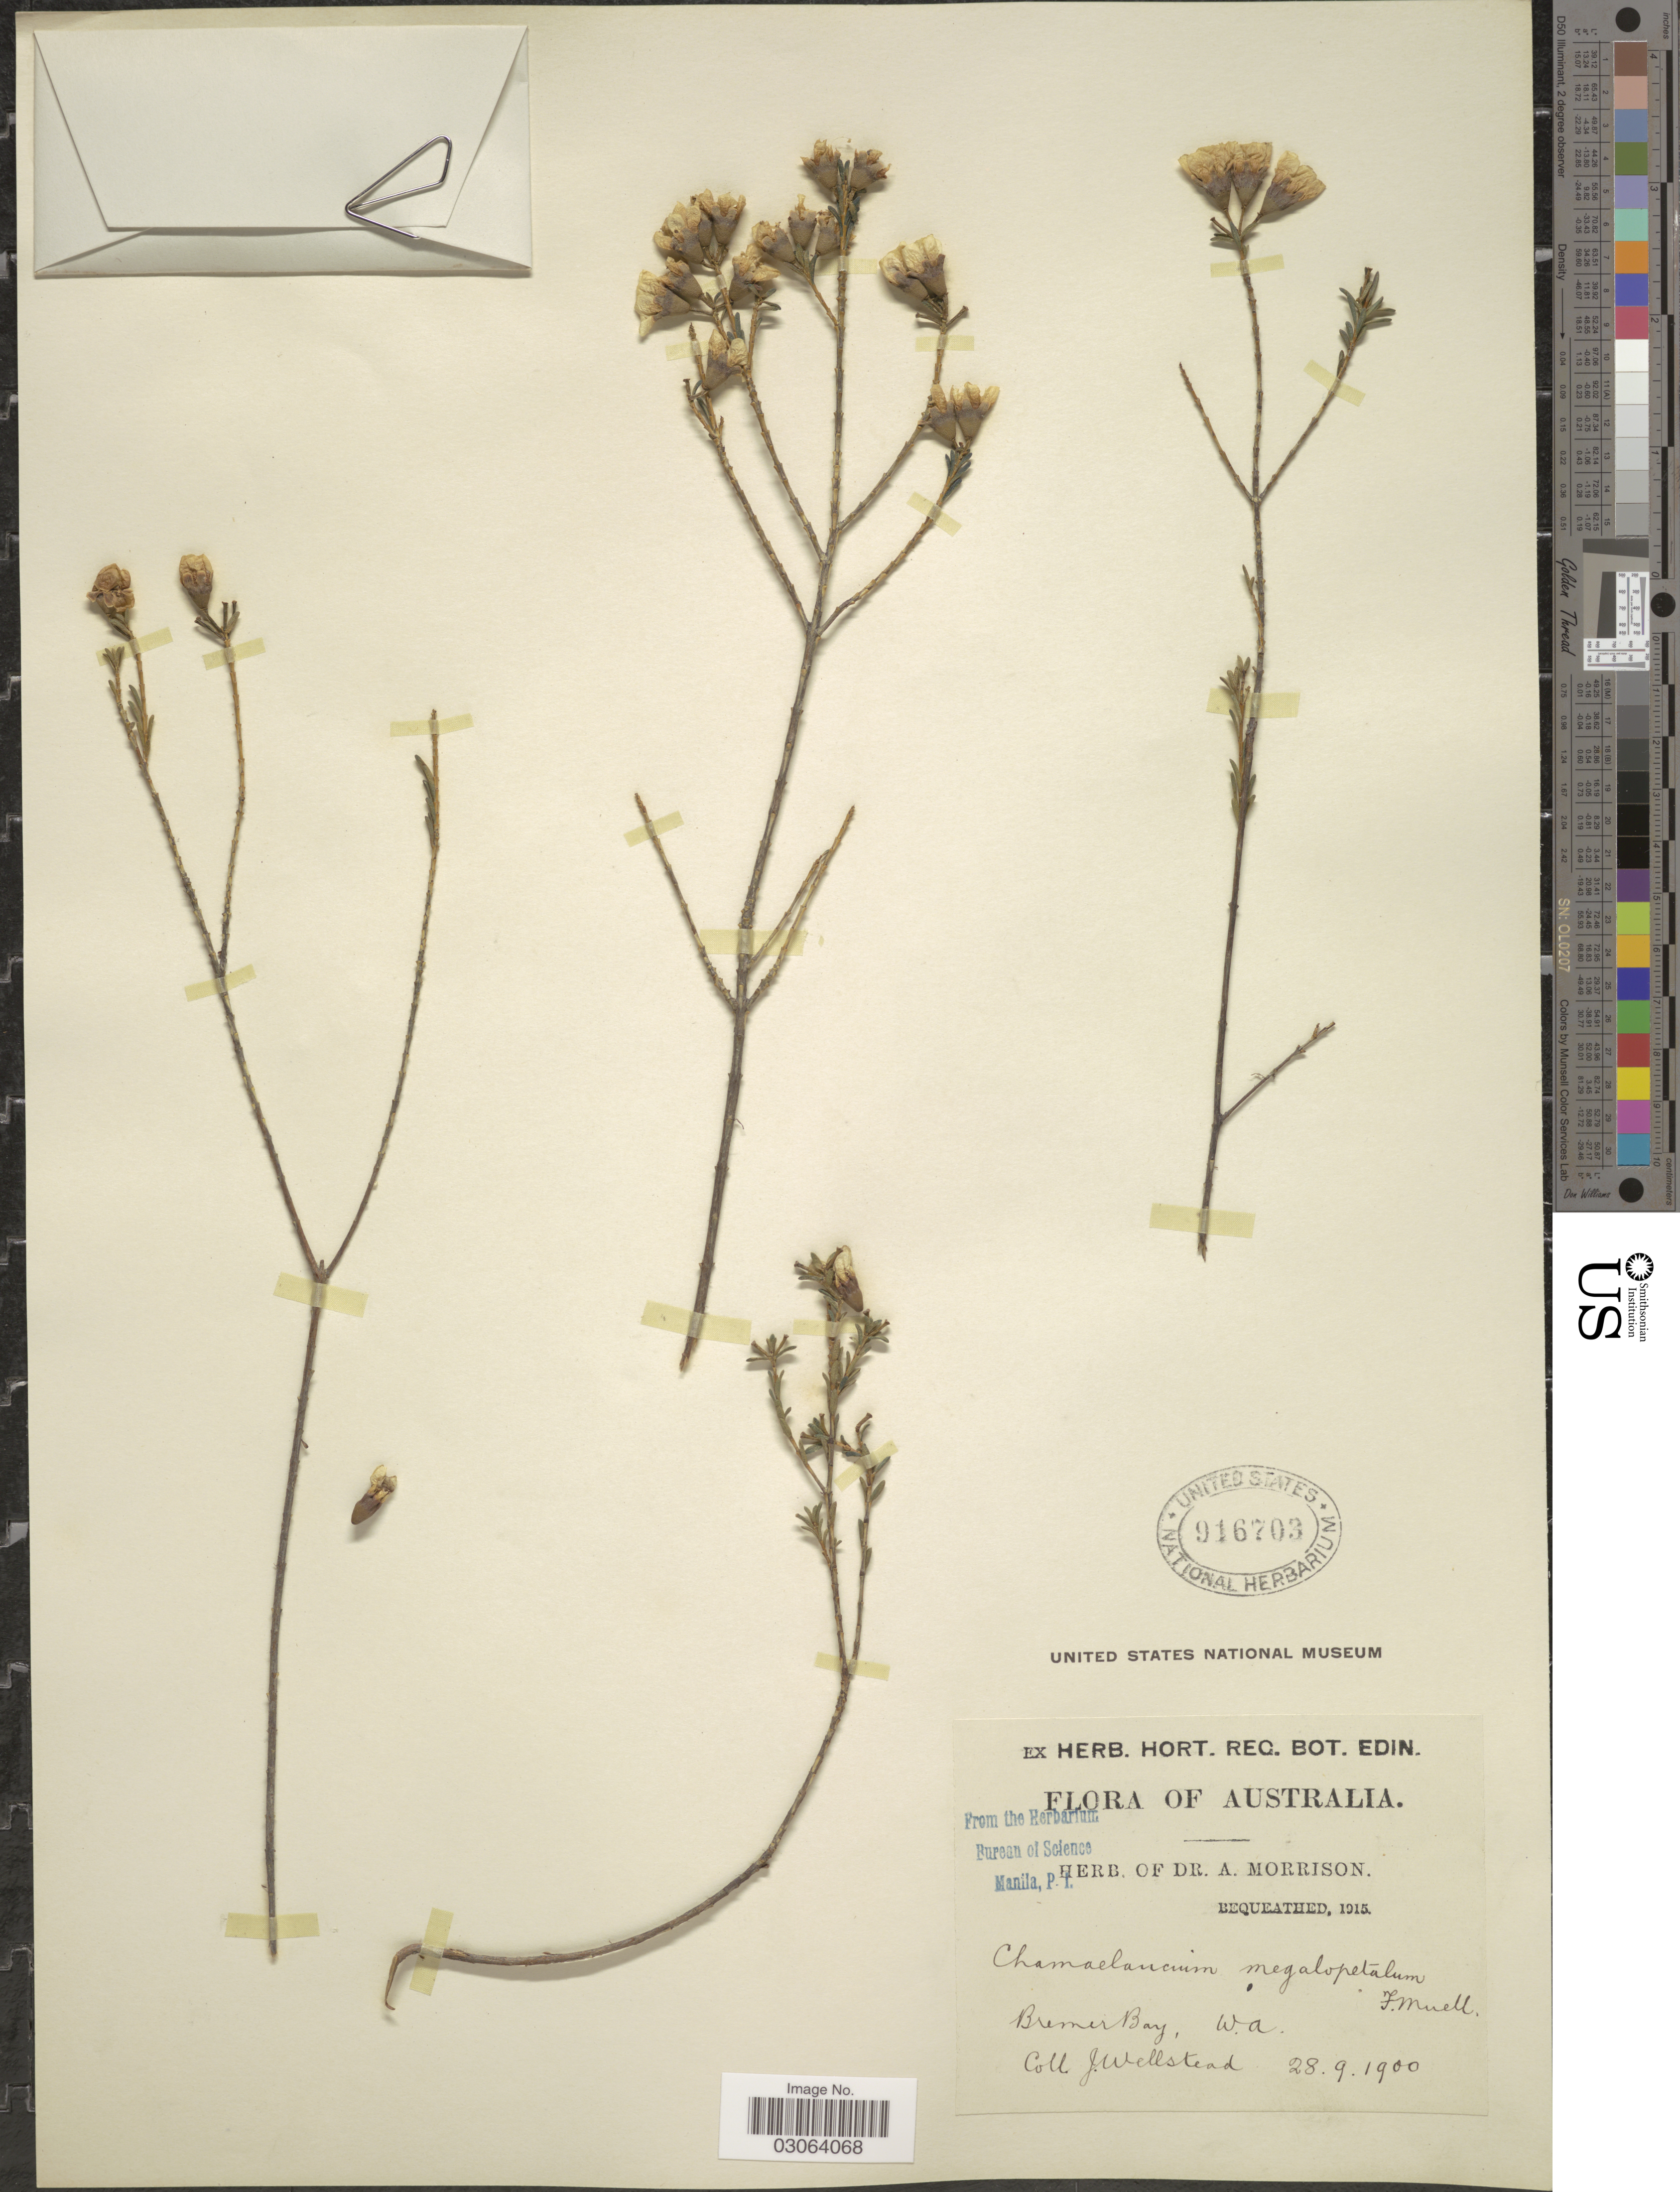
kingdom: Plantae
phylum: Tracheophyta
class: Magnoliopsida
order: Myrtales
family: Myrtaceae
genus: Chamelaucium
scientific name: Chamelaucium megalopetalum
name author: F. Muell. ex Benth.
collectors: J. Wellstead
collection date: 1900-09-28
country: Australia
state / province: Western Australia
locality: Bremer Bay, W.A.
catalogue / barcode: US 916703